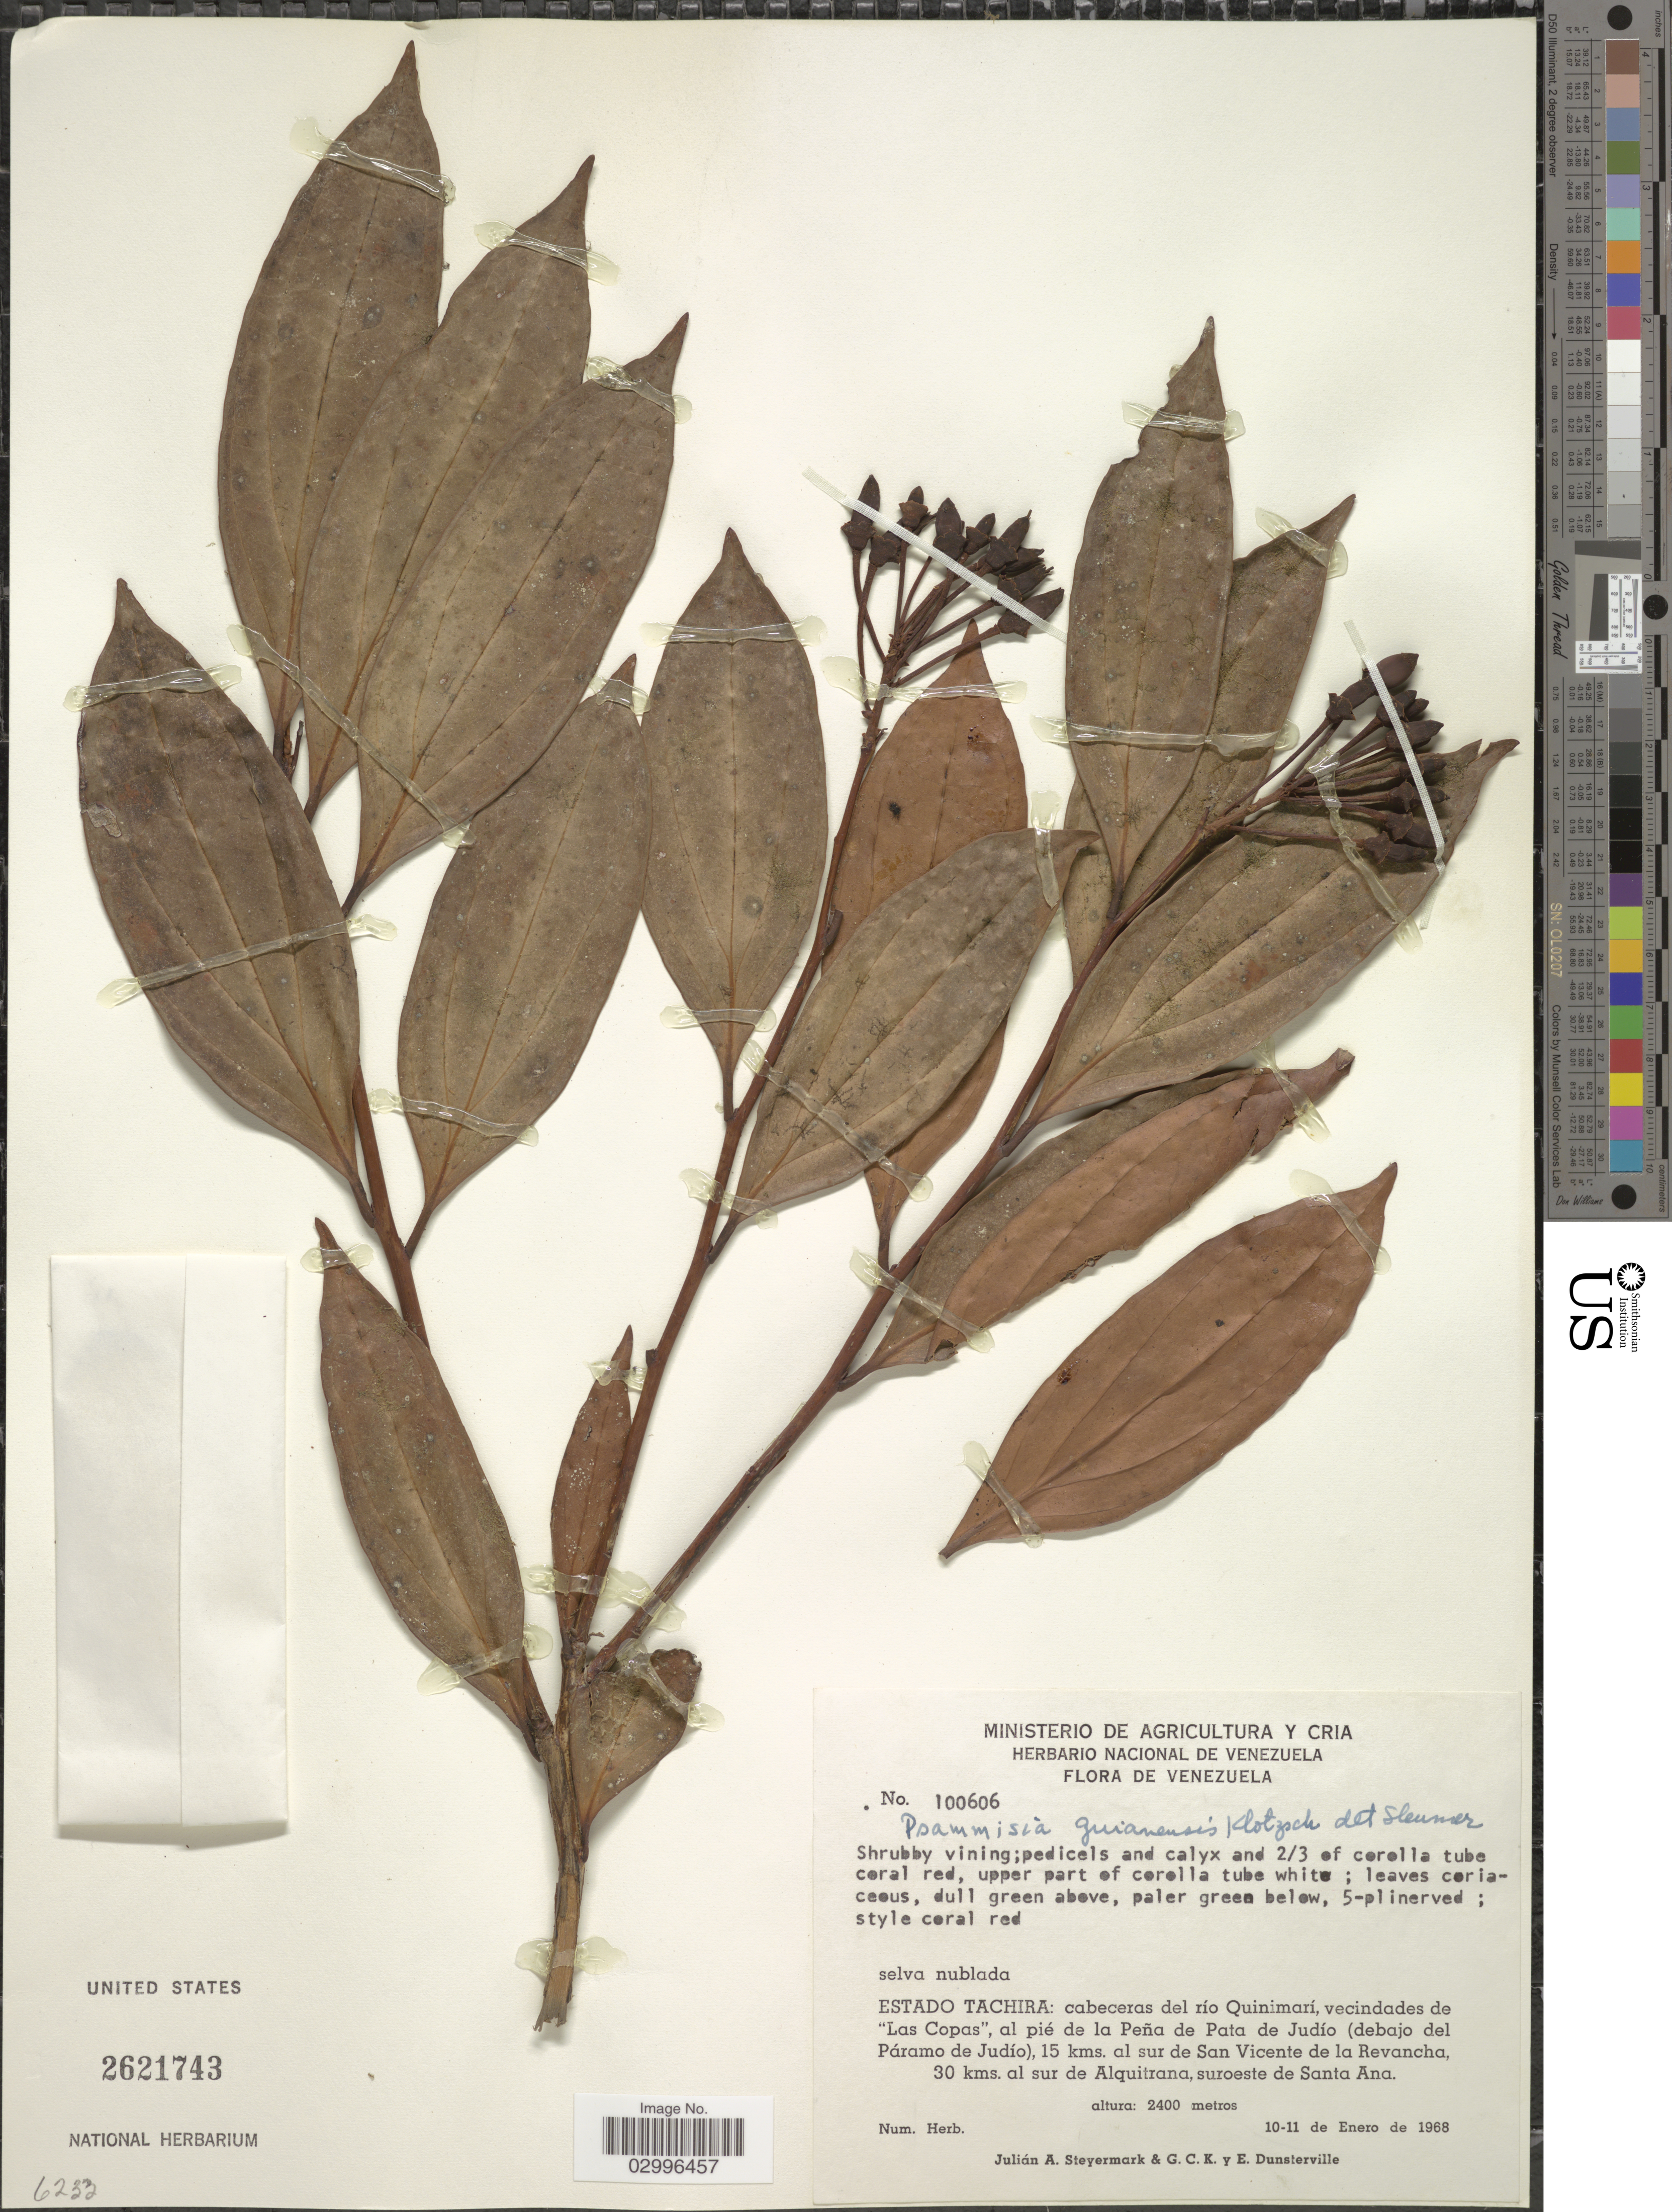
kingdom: Plantae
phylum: Tracheophyta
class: Magnoliopsida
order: Ericales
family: Ericaceae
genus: Psammisia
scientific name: Psammisia guianensis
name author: Klotzsch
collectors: J. Steyermark, G. C. K. Dunsterville & E. Dunsterville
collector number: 100606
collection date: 1968-01-10/1968-01-11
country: Venezuela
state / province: Tachira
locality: Cabeceras del río Quinimarí, vecindades de "Las Copas", al pié de la Peña de Pata de Judío (debajo del Páramo de Judío), 15 kms. al sur de San Vicente de la Revancha, 30 kms. al sur de Alquitrana, suroeste de Santa Ana.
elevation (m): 2400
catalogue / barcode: US 2621743